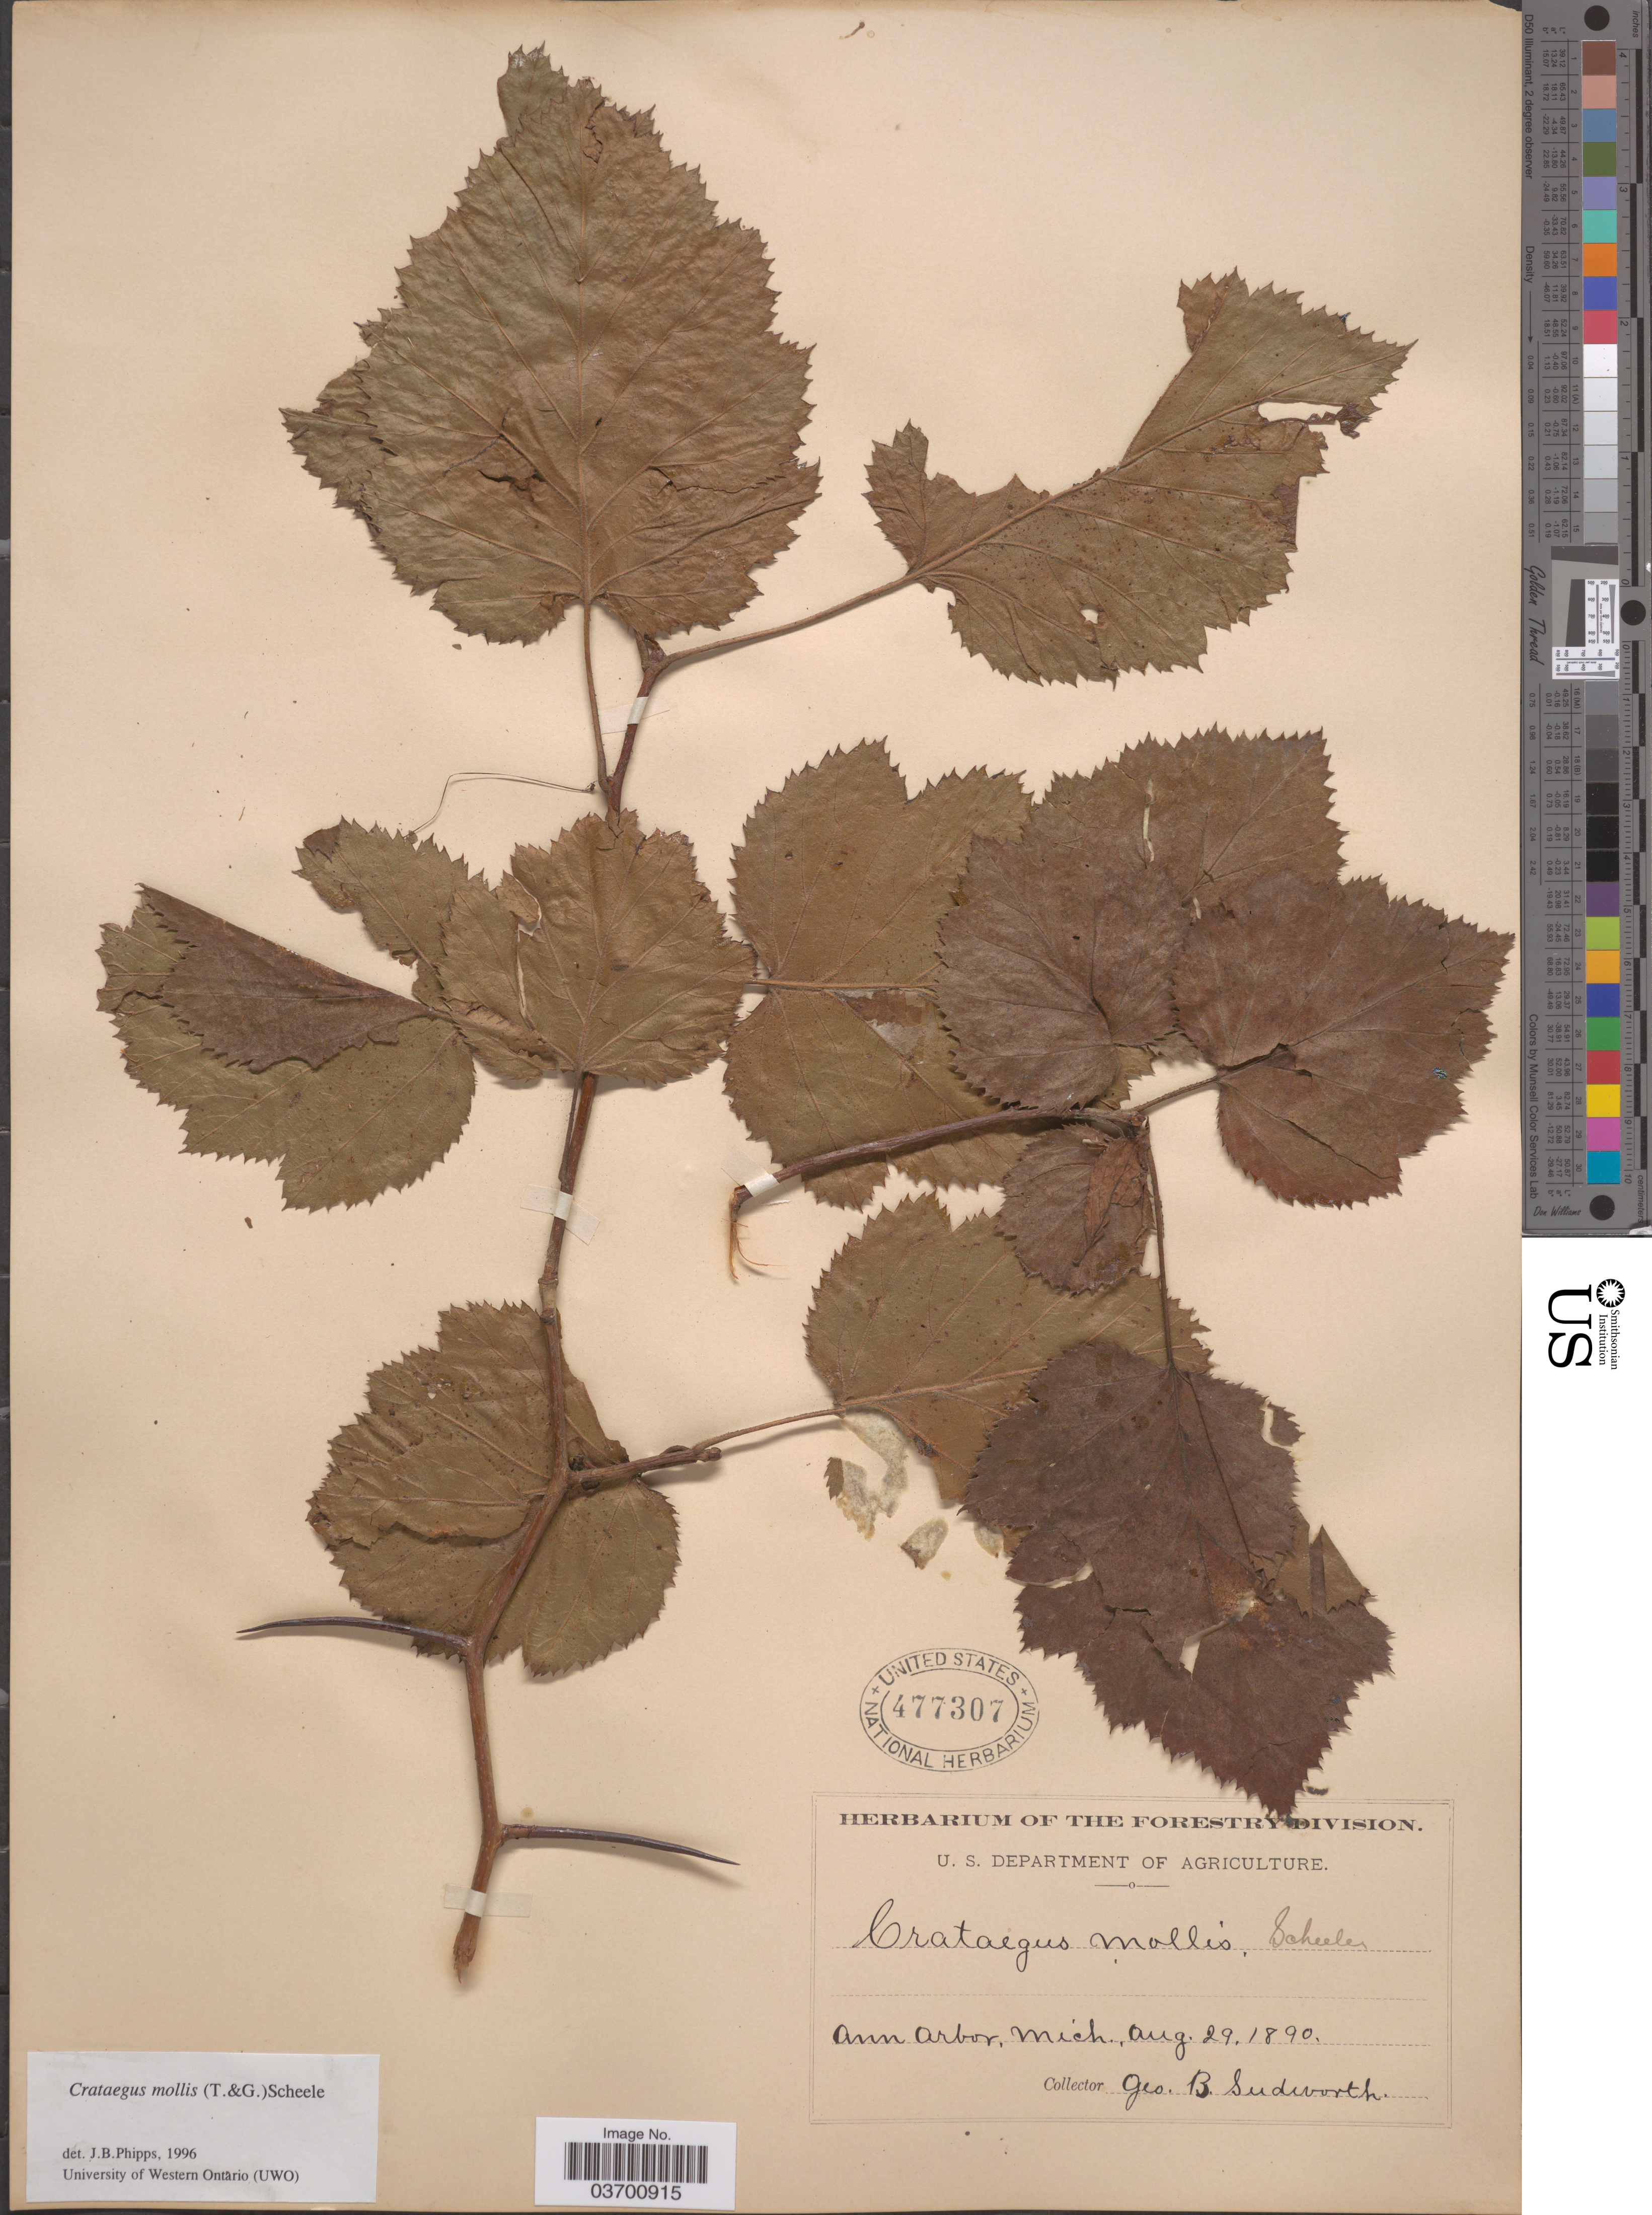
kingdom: Plantae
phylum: Tracheophyta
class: Magnoliopsida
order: Rosales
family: Rosaceae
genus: Crataegus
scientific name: Crataegus mollis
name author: (Torr. & A. Gray) Scheele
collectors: G. B. Sudworth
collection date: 1890-08-29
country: United States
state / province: Michigan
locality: Ann Arbor.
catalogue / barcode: US 477307